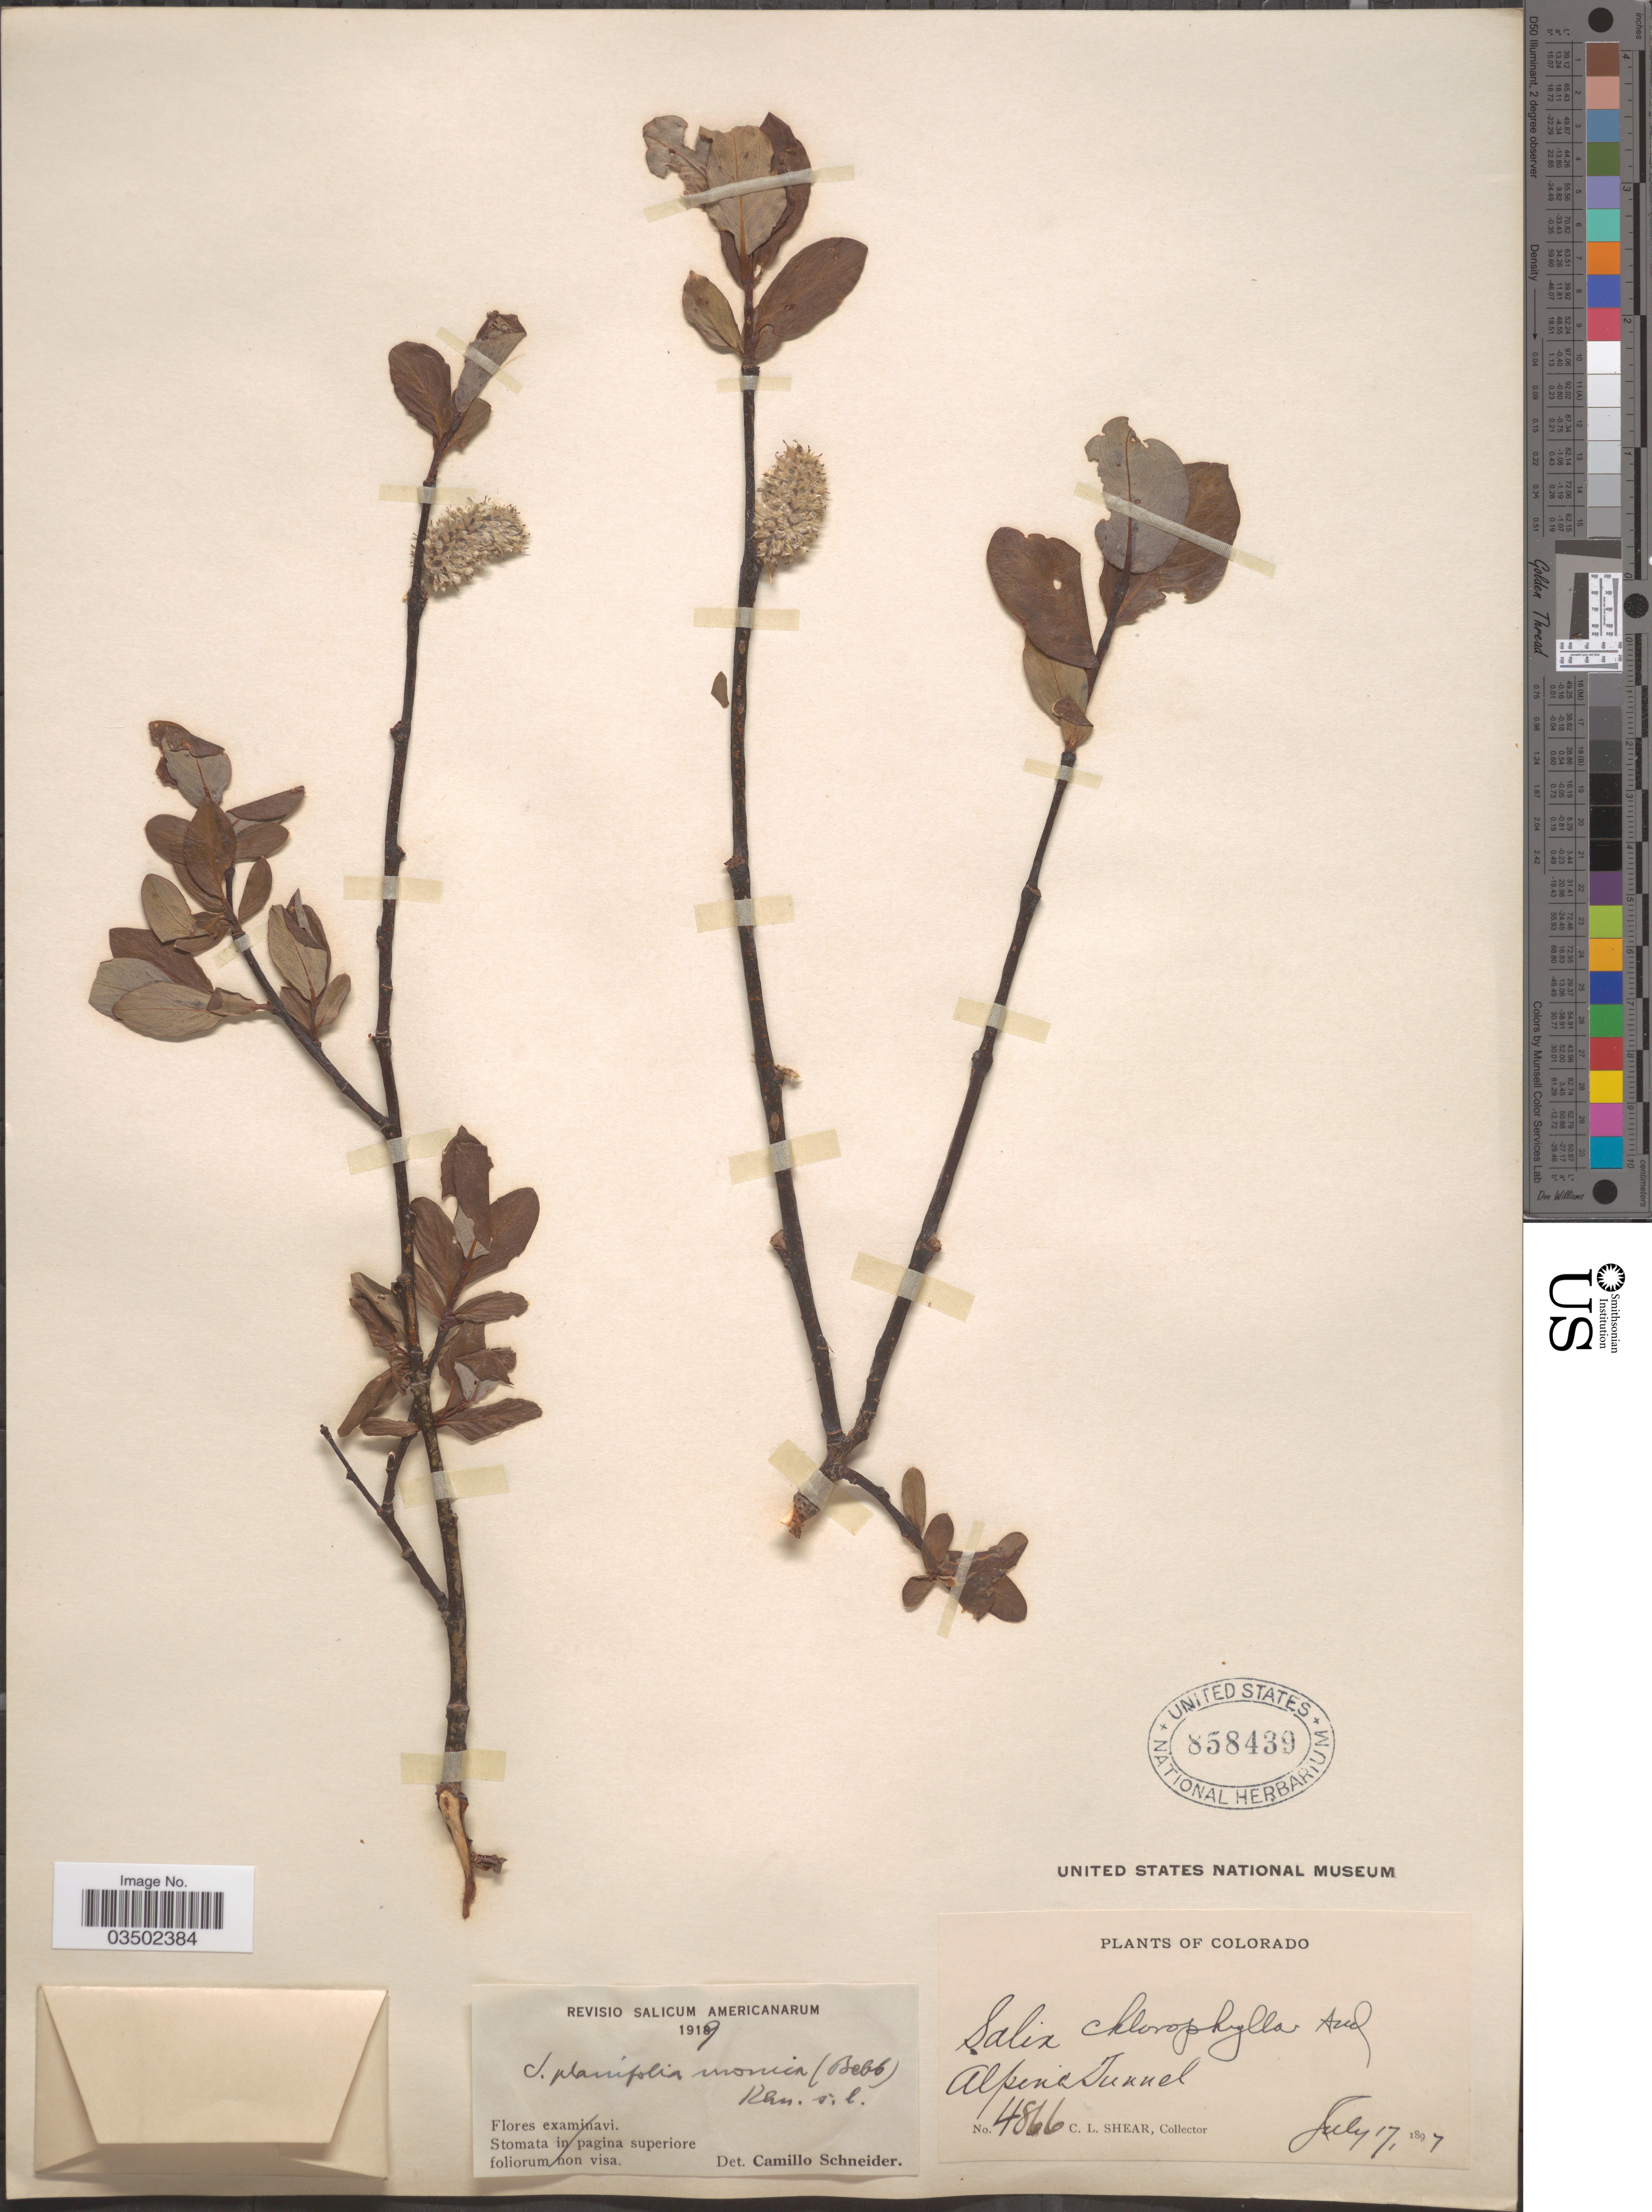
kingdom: Plantae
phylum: Tracheophyta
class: Magnoliopsida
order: Malpighiales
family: Salicaceae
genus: Salix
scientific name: Salix planifolia var. monica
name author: (Bebb) C.K. Schneid.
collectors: C. L. Shear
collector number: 4866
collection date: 1897-07-17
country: United States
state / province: Colorado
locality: Alpina Tunnel.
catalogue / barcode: US 858439